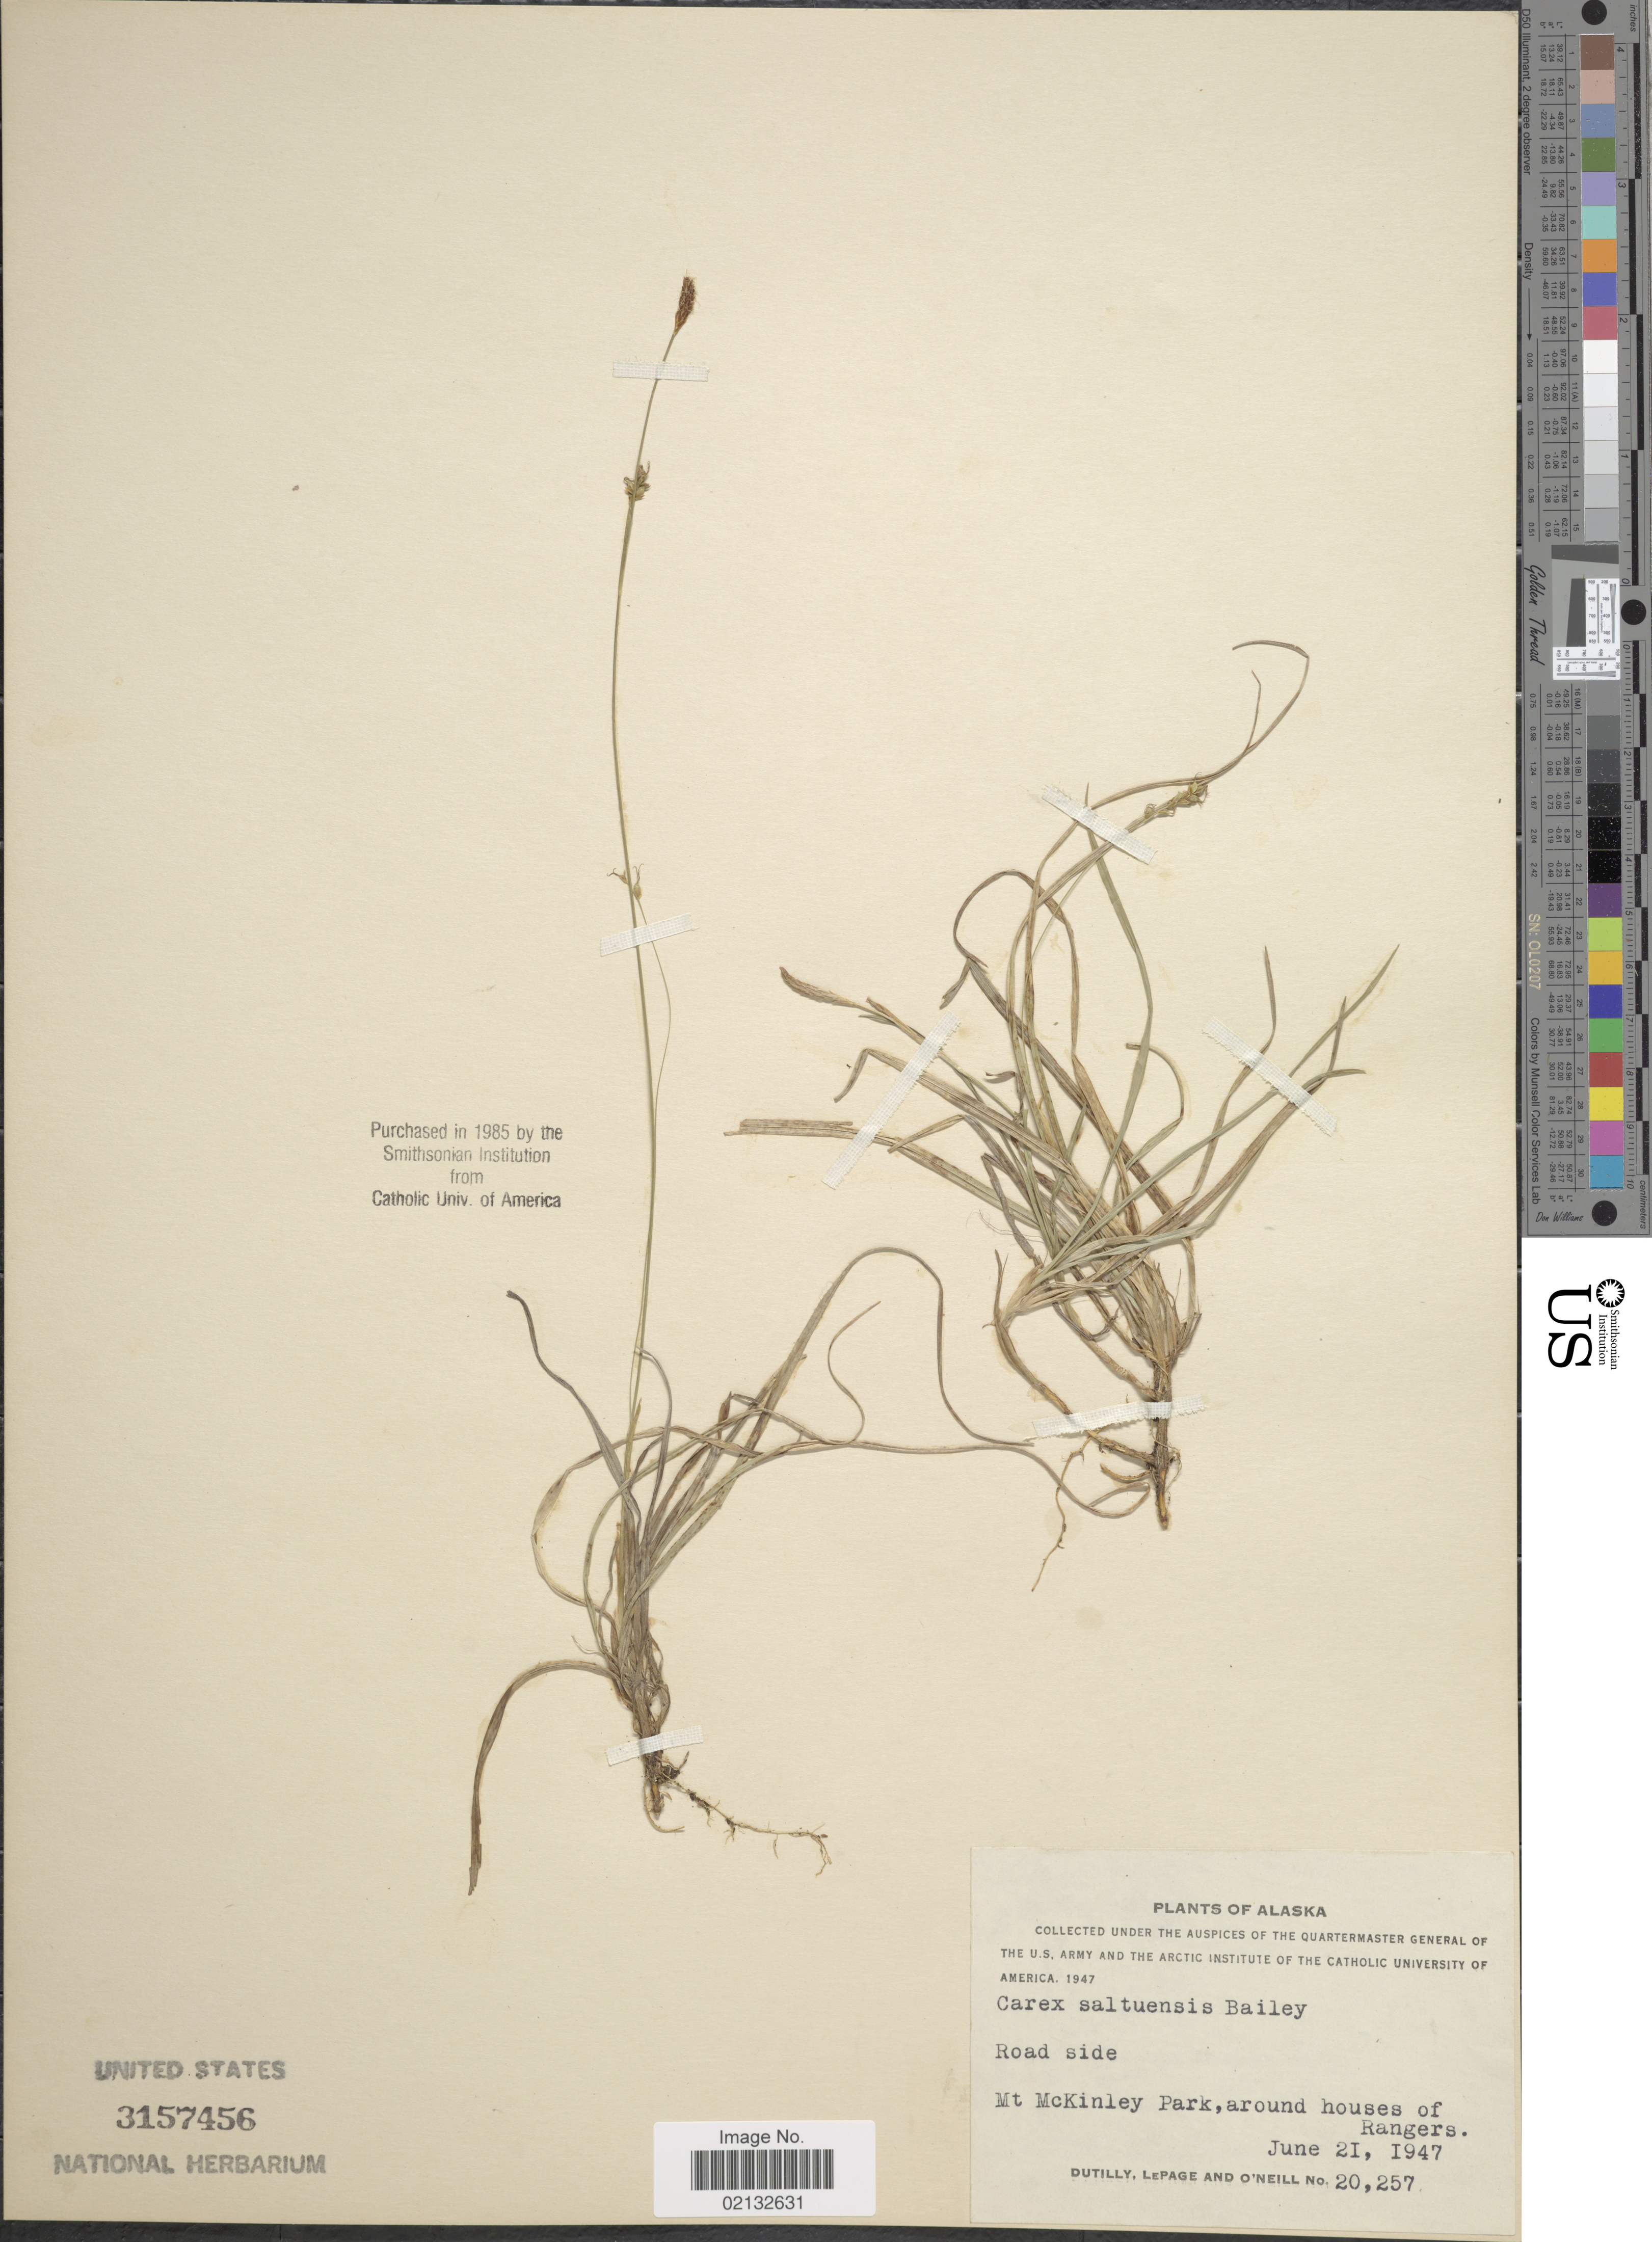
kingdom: Plantae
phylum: Tracheophyta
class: Liliopsida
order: Poales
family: Cyperaceae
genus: Carex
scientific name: Carex vaginata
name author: Tausch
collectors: -. Dutilly, -. LePage & O' Neill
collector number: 20257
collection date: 1947-06-21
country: United States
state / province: Alaska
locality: Mt. McKinley Park, around houses of Rangers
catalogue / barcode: US 3157456